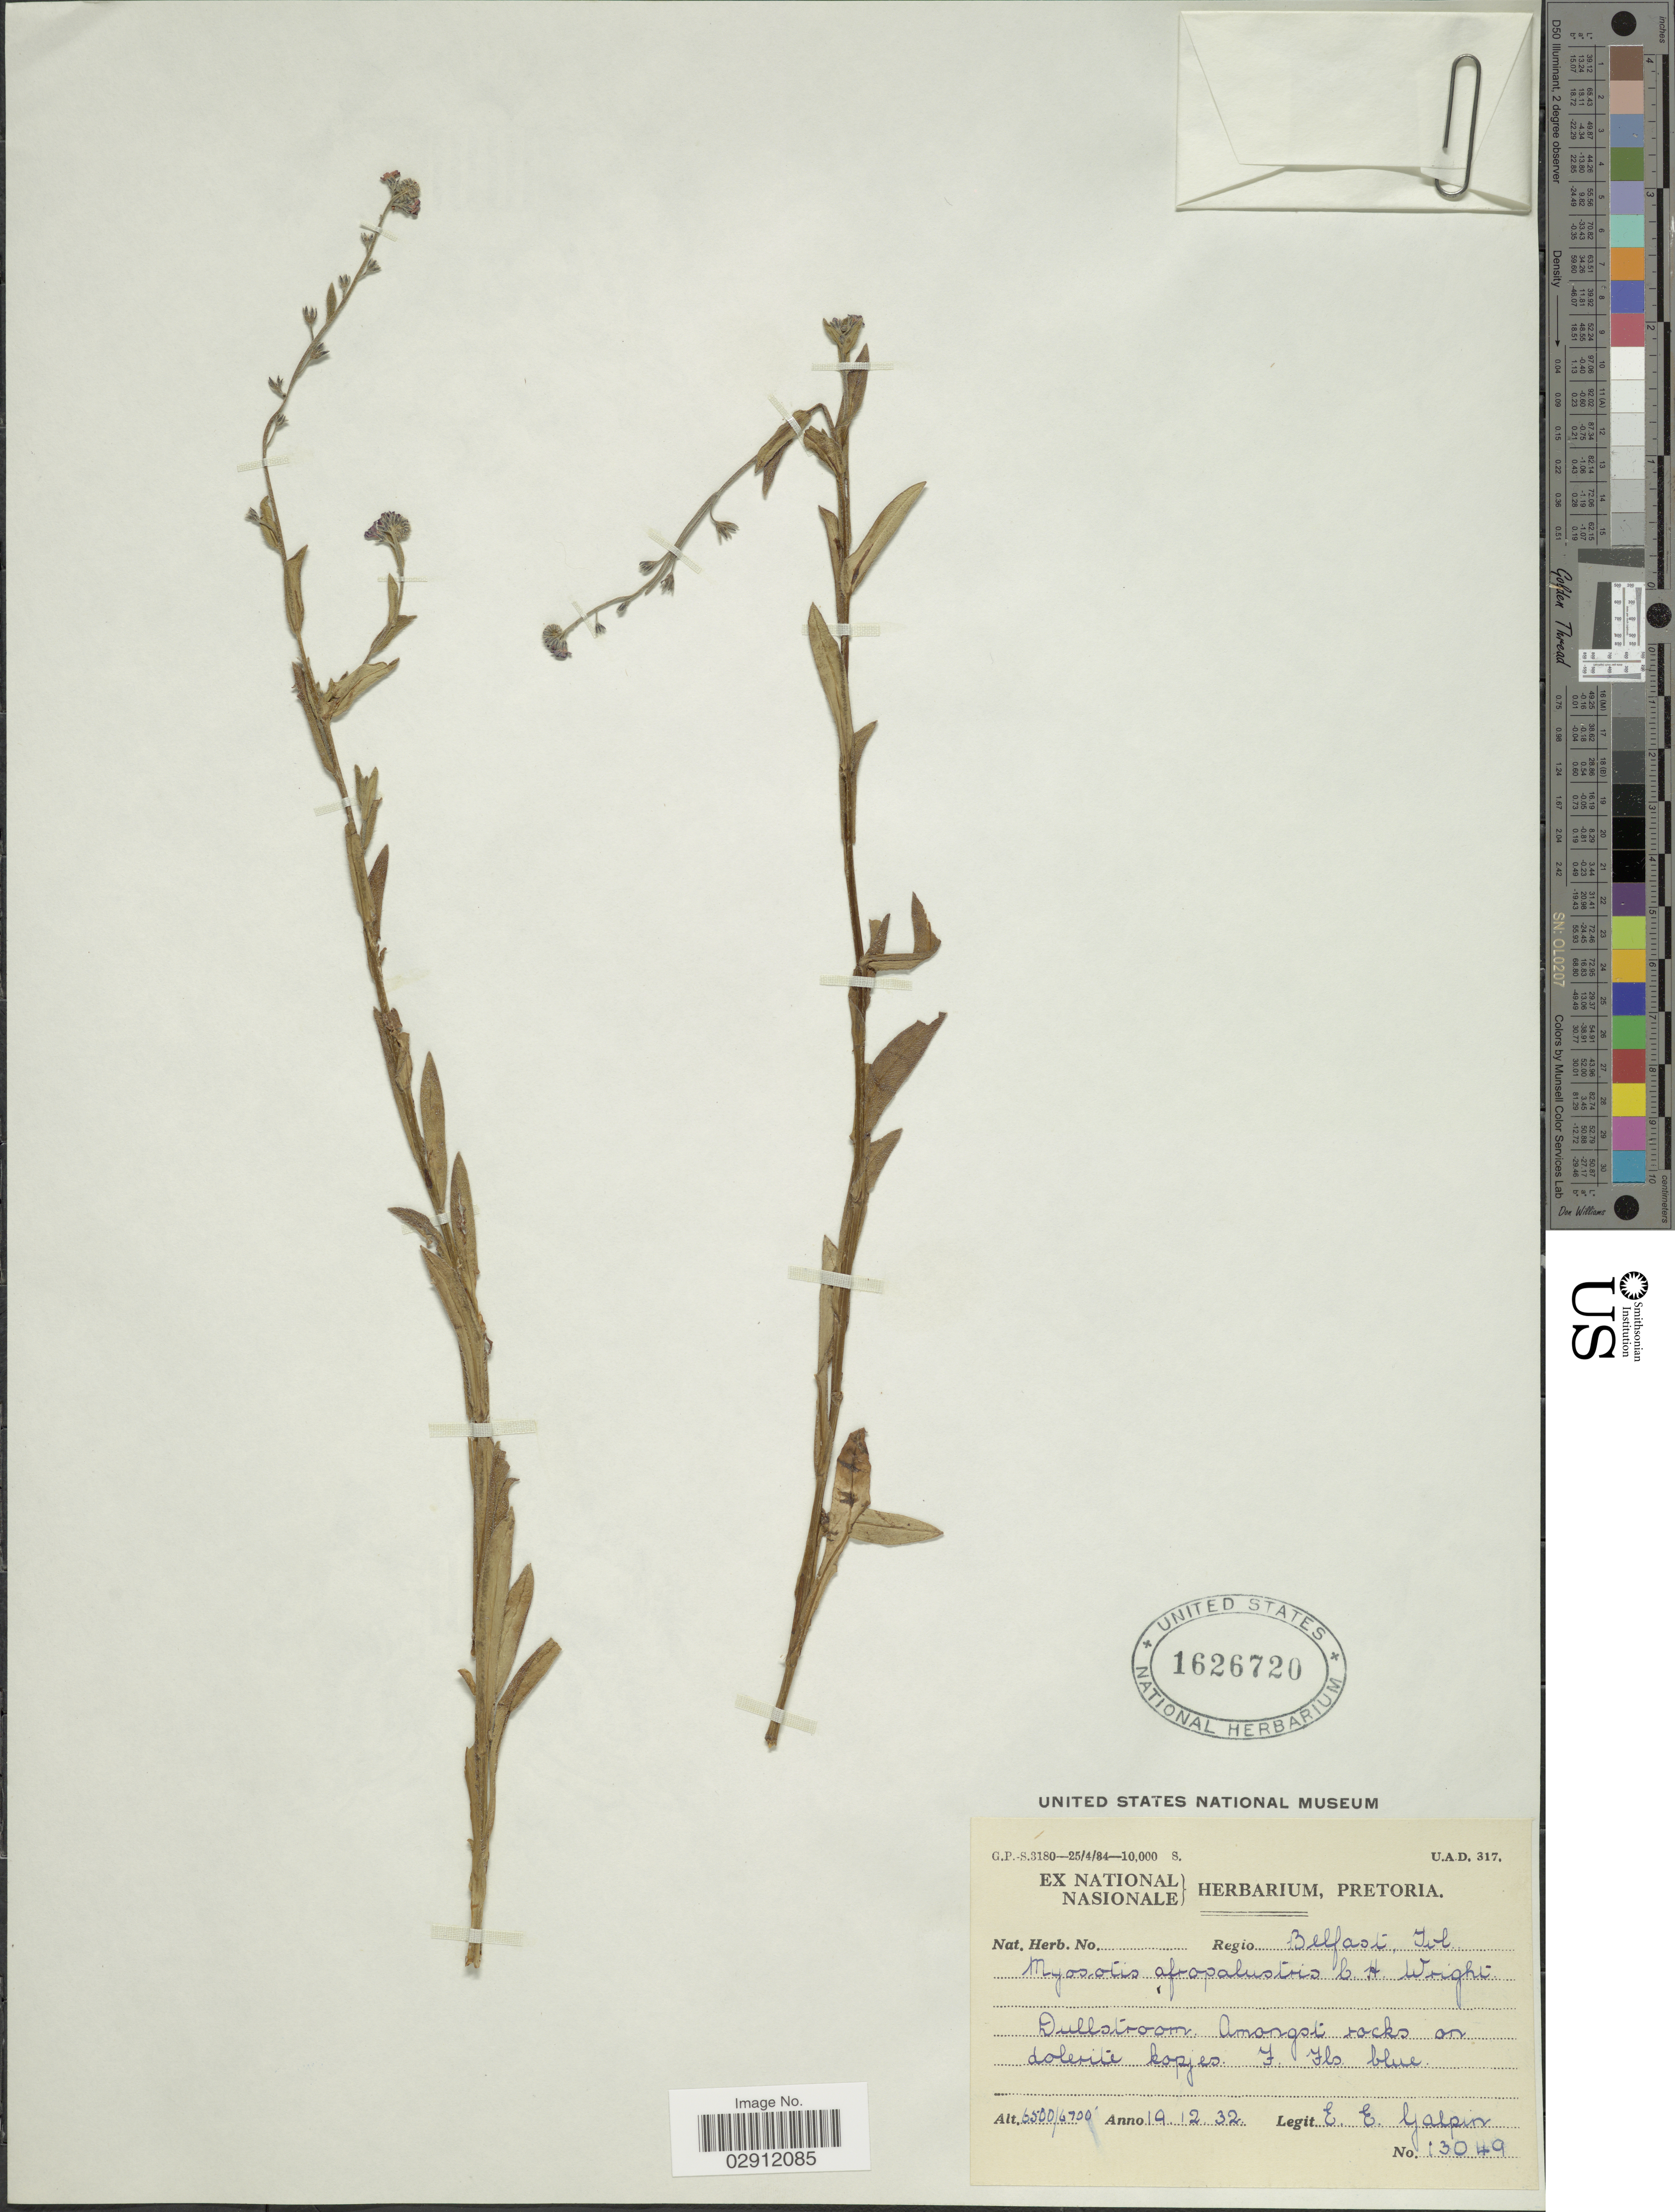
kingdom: Plantae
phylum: Tracheophyta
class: Magnoliopsida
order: Boraginales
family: Boraginaceae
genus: Myosotis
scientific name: Myosotis afropalustris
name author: C.H. Wright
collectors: E. Galpin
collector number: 13049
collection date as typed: Transcribed d/m/y: 19/12/32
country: South Africa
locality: Regio Belfast, Tvl. Dullstroom.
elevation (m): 1981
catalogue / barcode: US 1626720